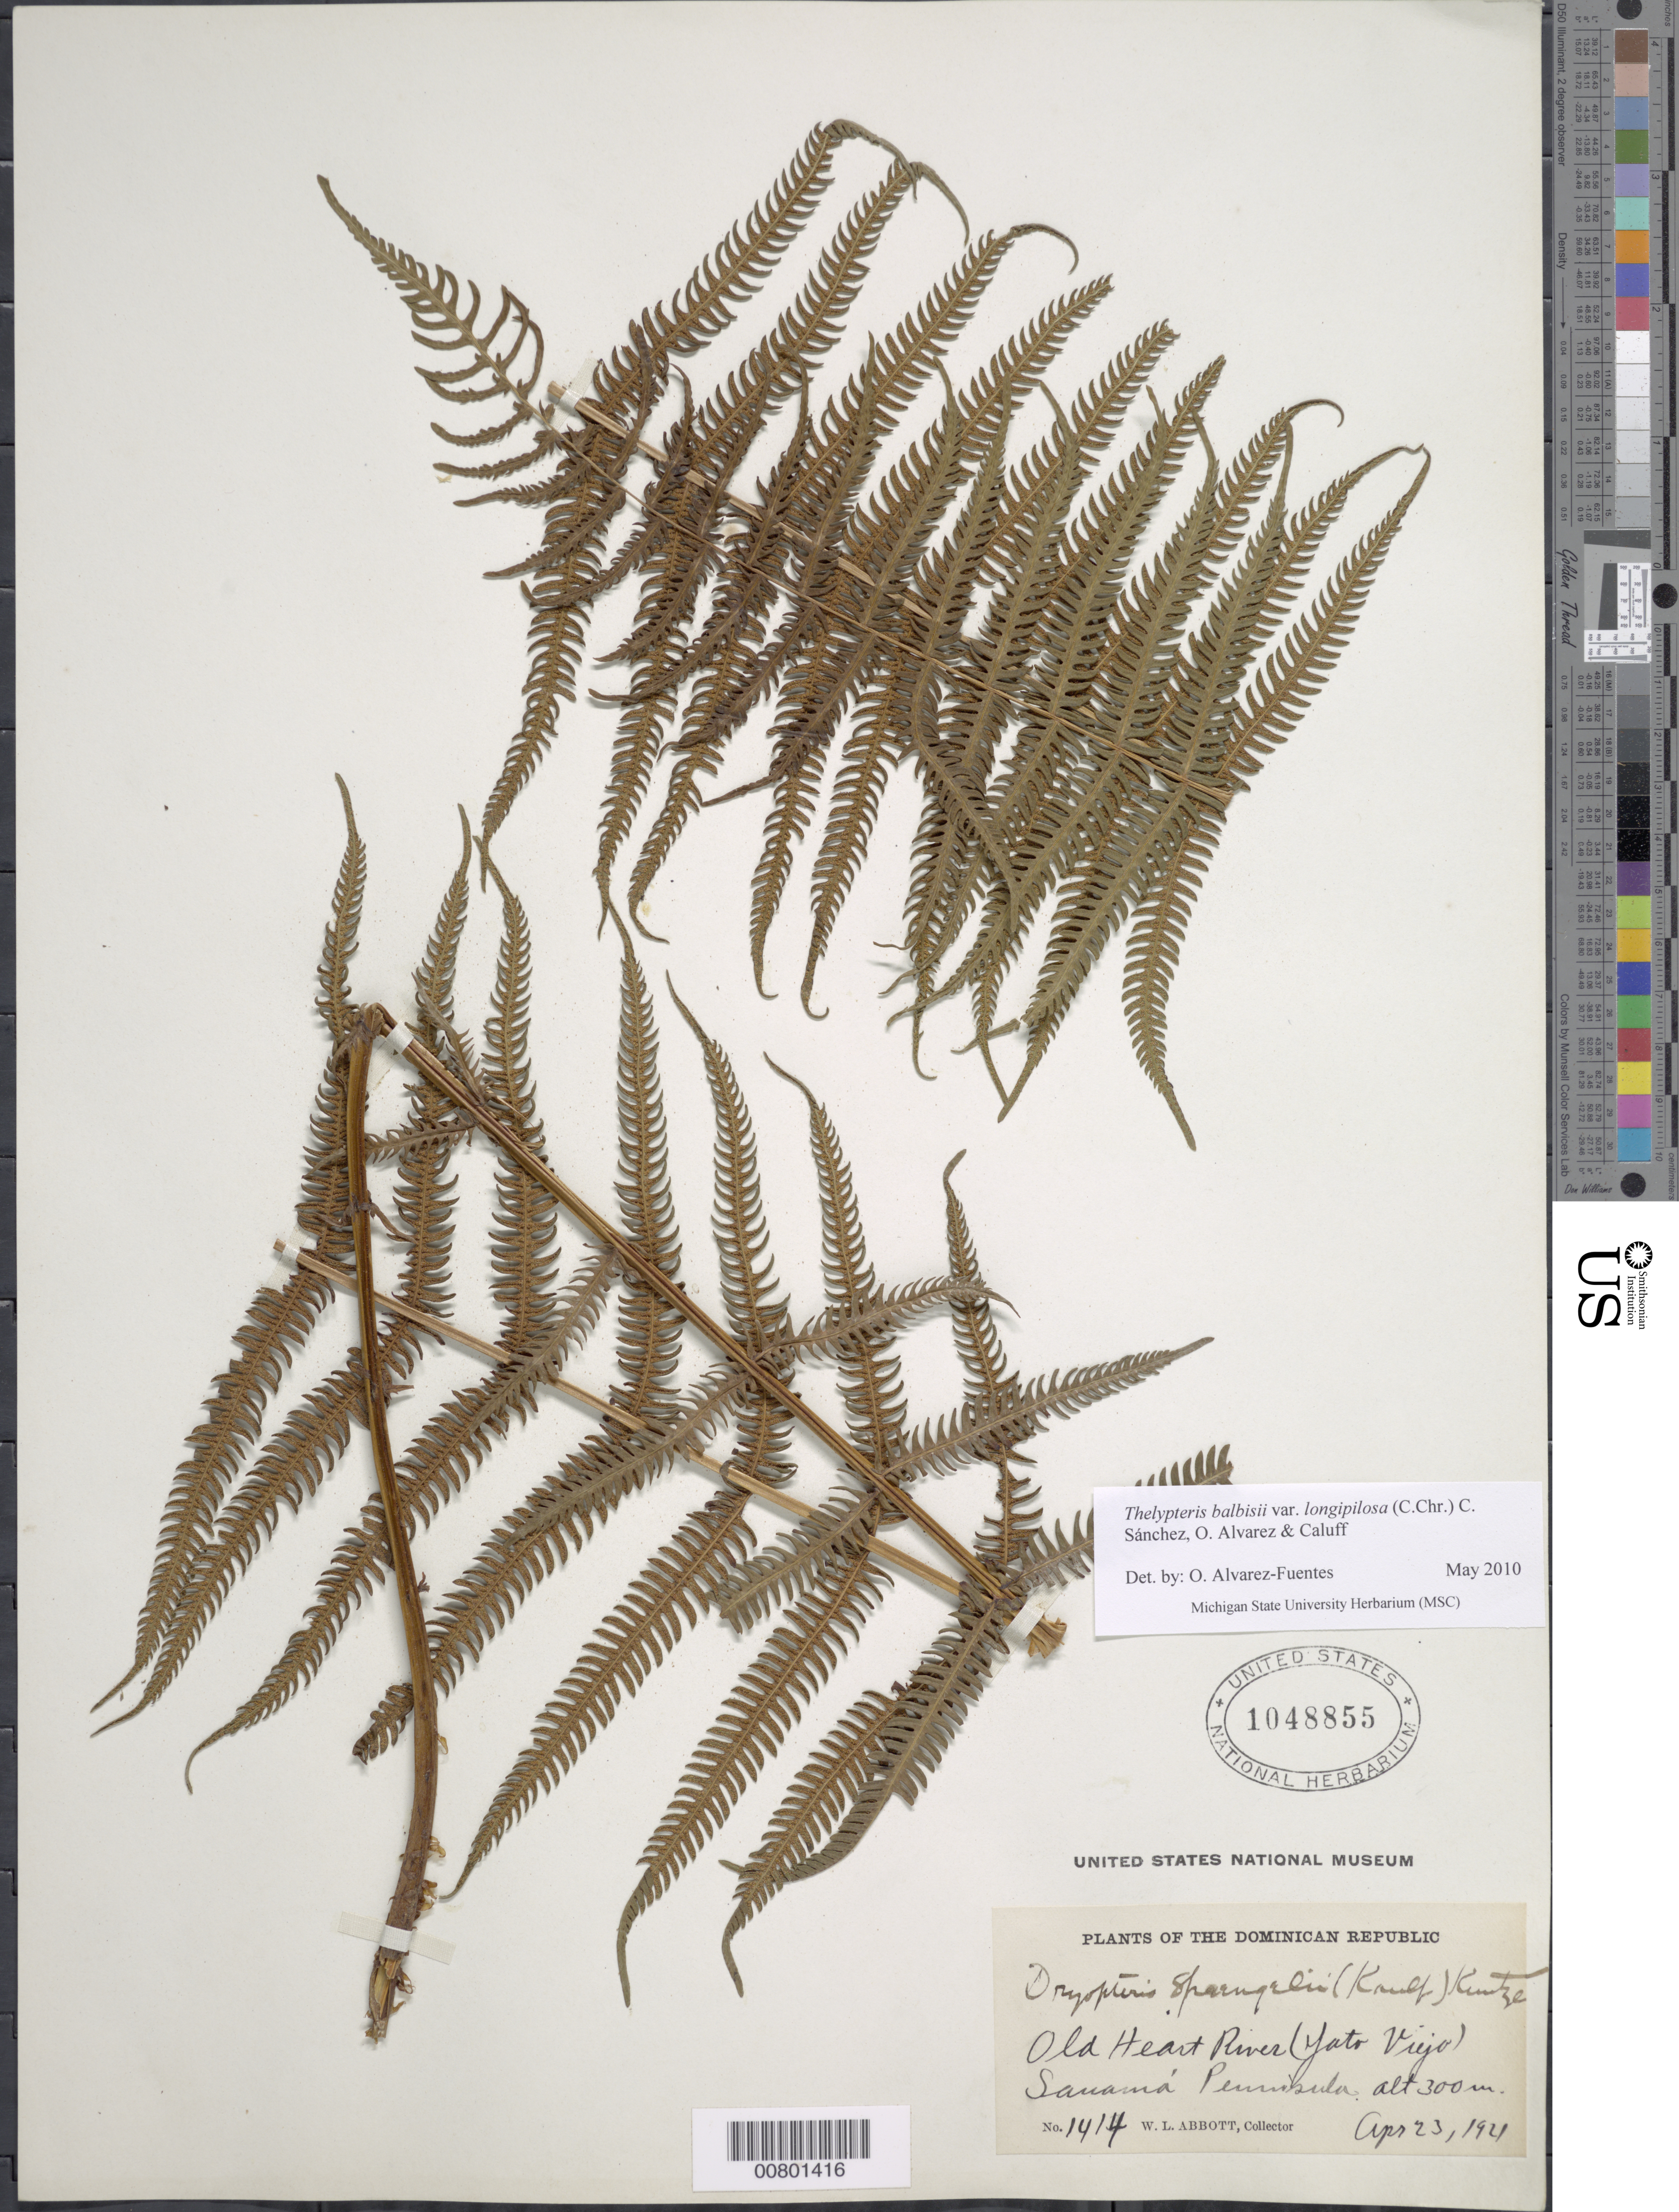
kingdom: Plantae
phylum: Tracheophyta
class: Polypodiopsida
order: Polypodiales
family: Thelypteridaceae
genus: Amauropelta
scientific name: Amauropelta balbisii (Spreng.) comb. nov., ined. 2015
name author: (Spreng.)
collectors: W. L. Abbott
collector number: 1414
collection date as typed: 23 Apr 1921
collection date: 1921-04-23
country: Dominican Republic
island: Hispaniola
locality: Samaná Peninsula, Old Hear River (Jato viejo)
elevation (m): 300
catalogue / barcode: US 1048855